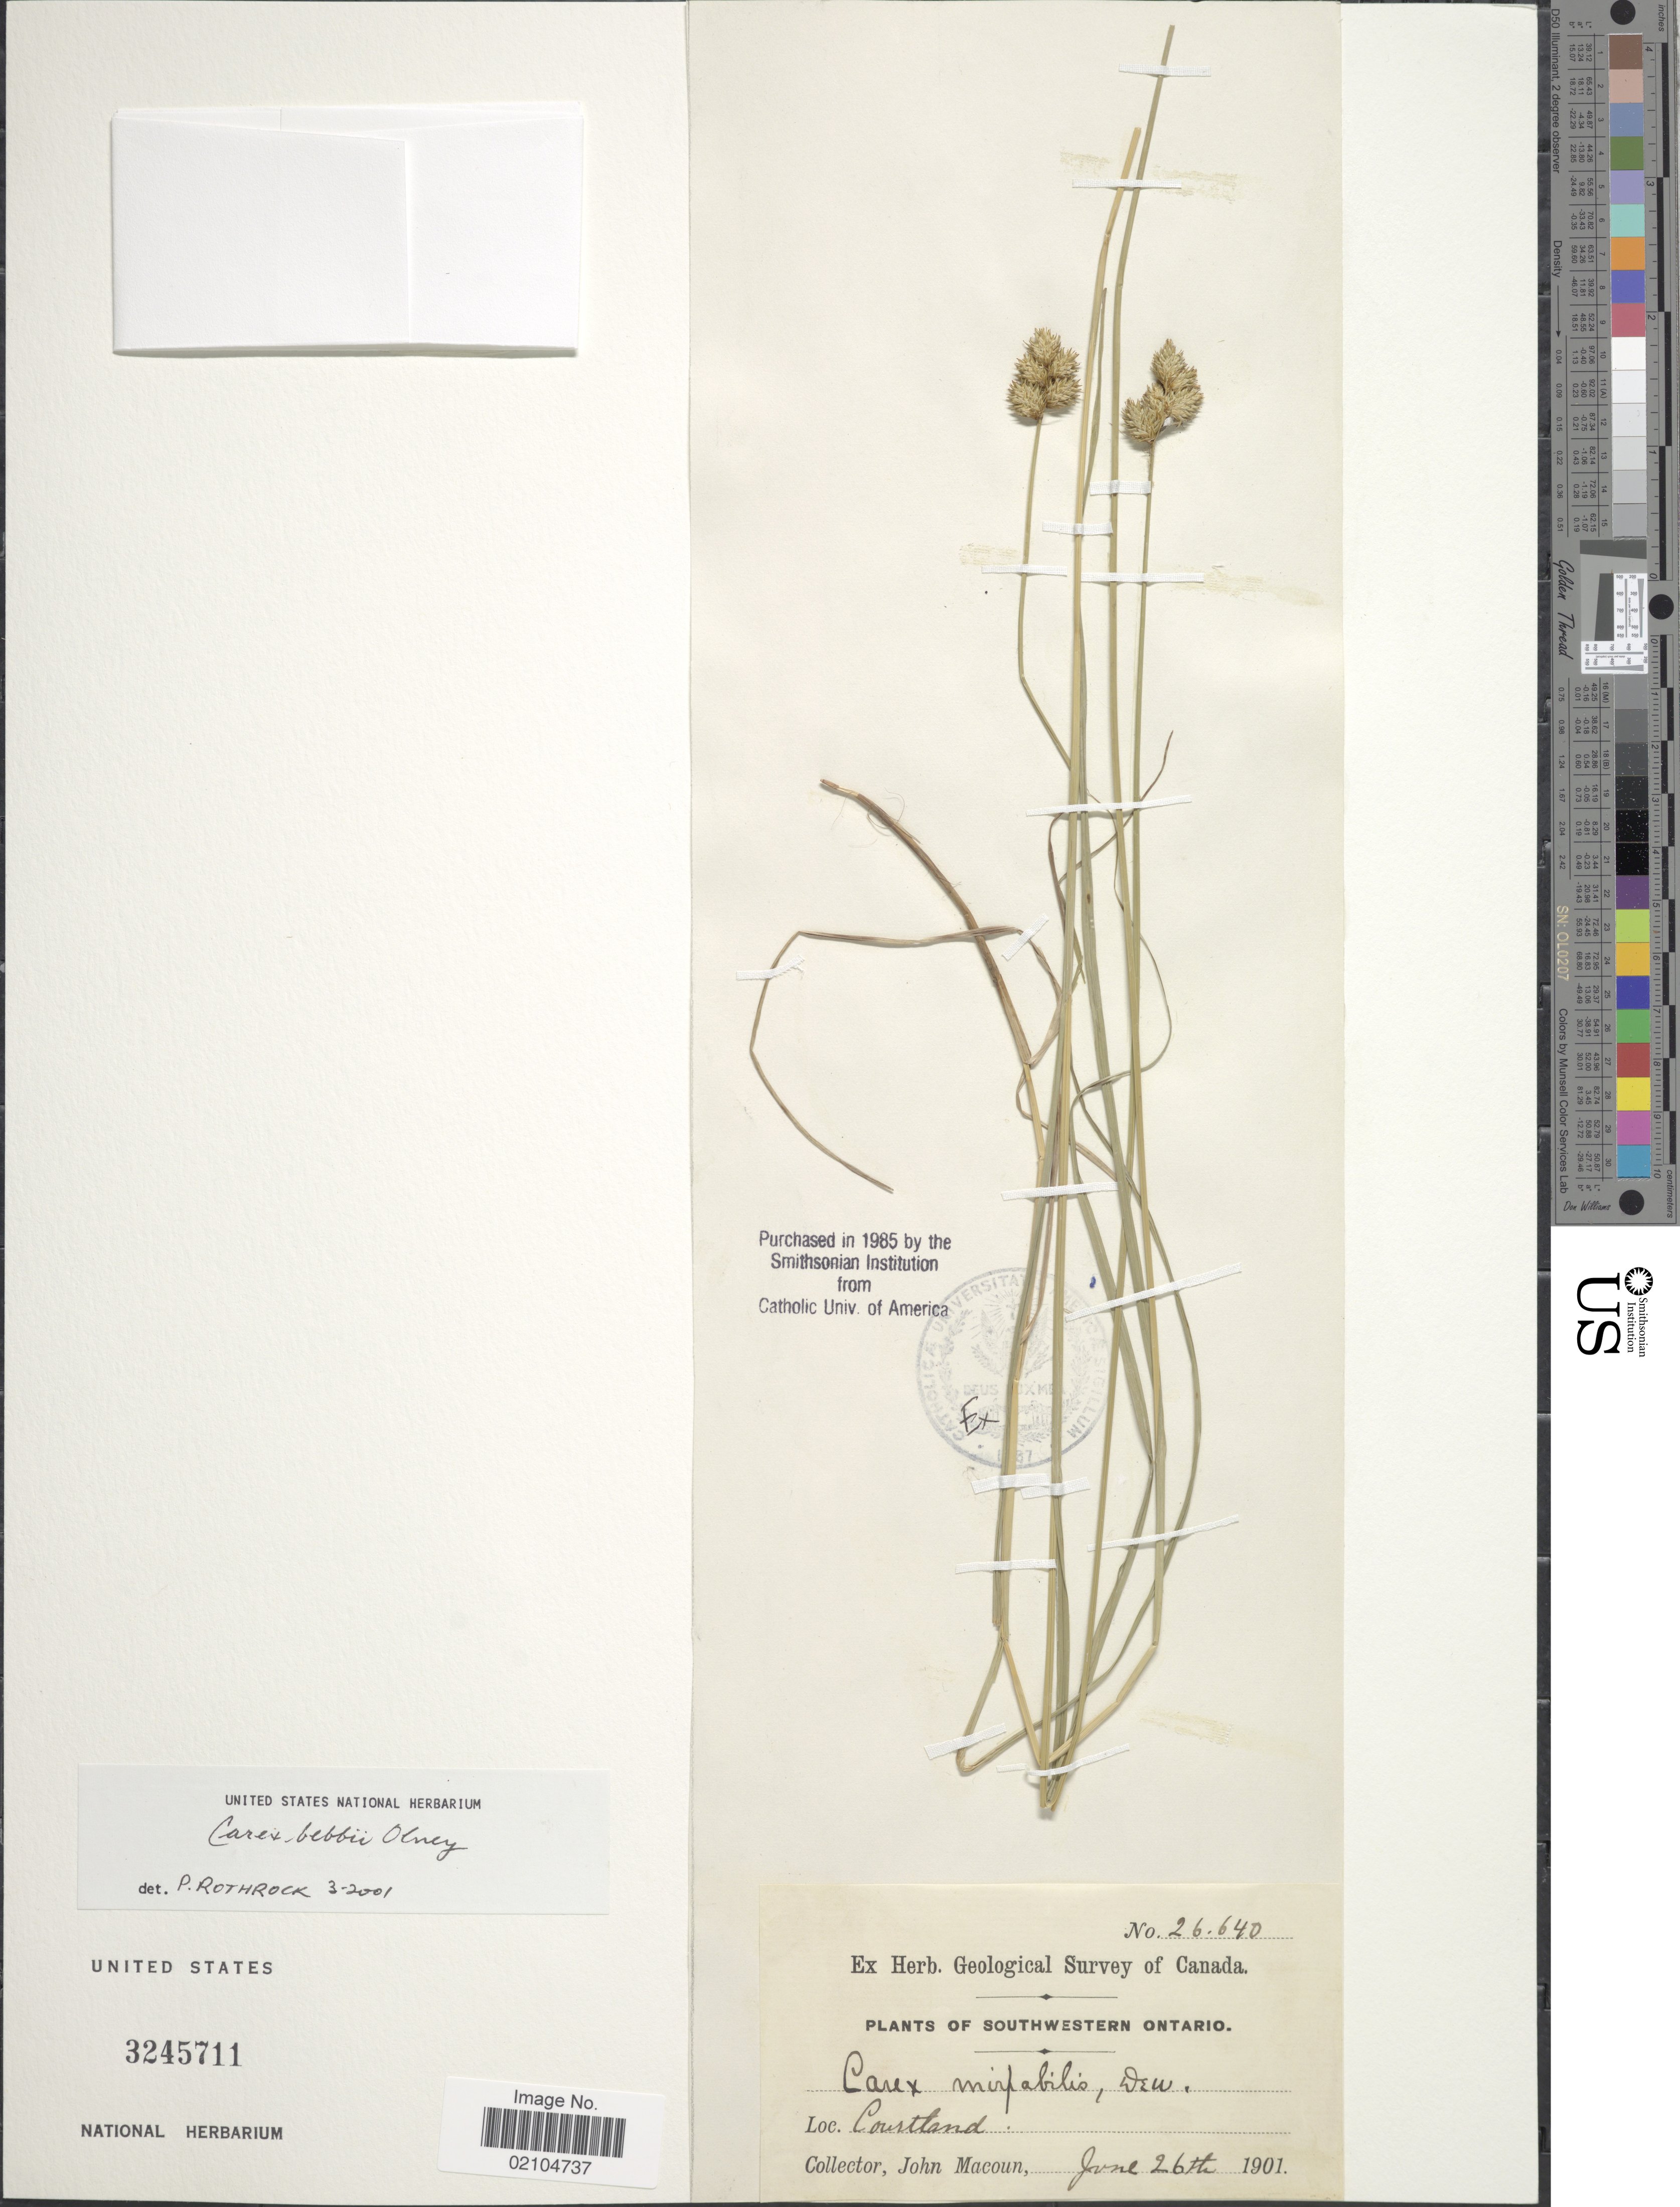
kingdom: Plantae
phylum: Tracheophyta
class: Liliopsida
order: Poales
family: Cyperaceae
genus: Carex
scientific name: Carex bebbii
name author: (L.H. Bailey) Olney ex Fernald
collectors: J. Macoun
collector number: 26640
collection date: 1901-06-26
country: Canada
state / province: Ontario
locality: Southwestern Ontario, Courtland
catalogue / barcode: US 3245711